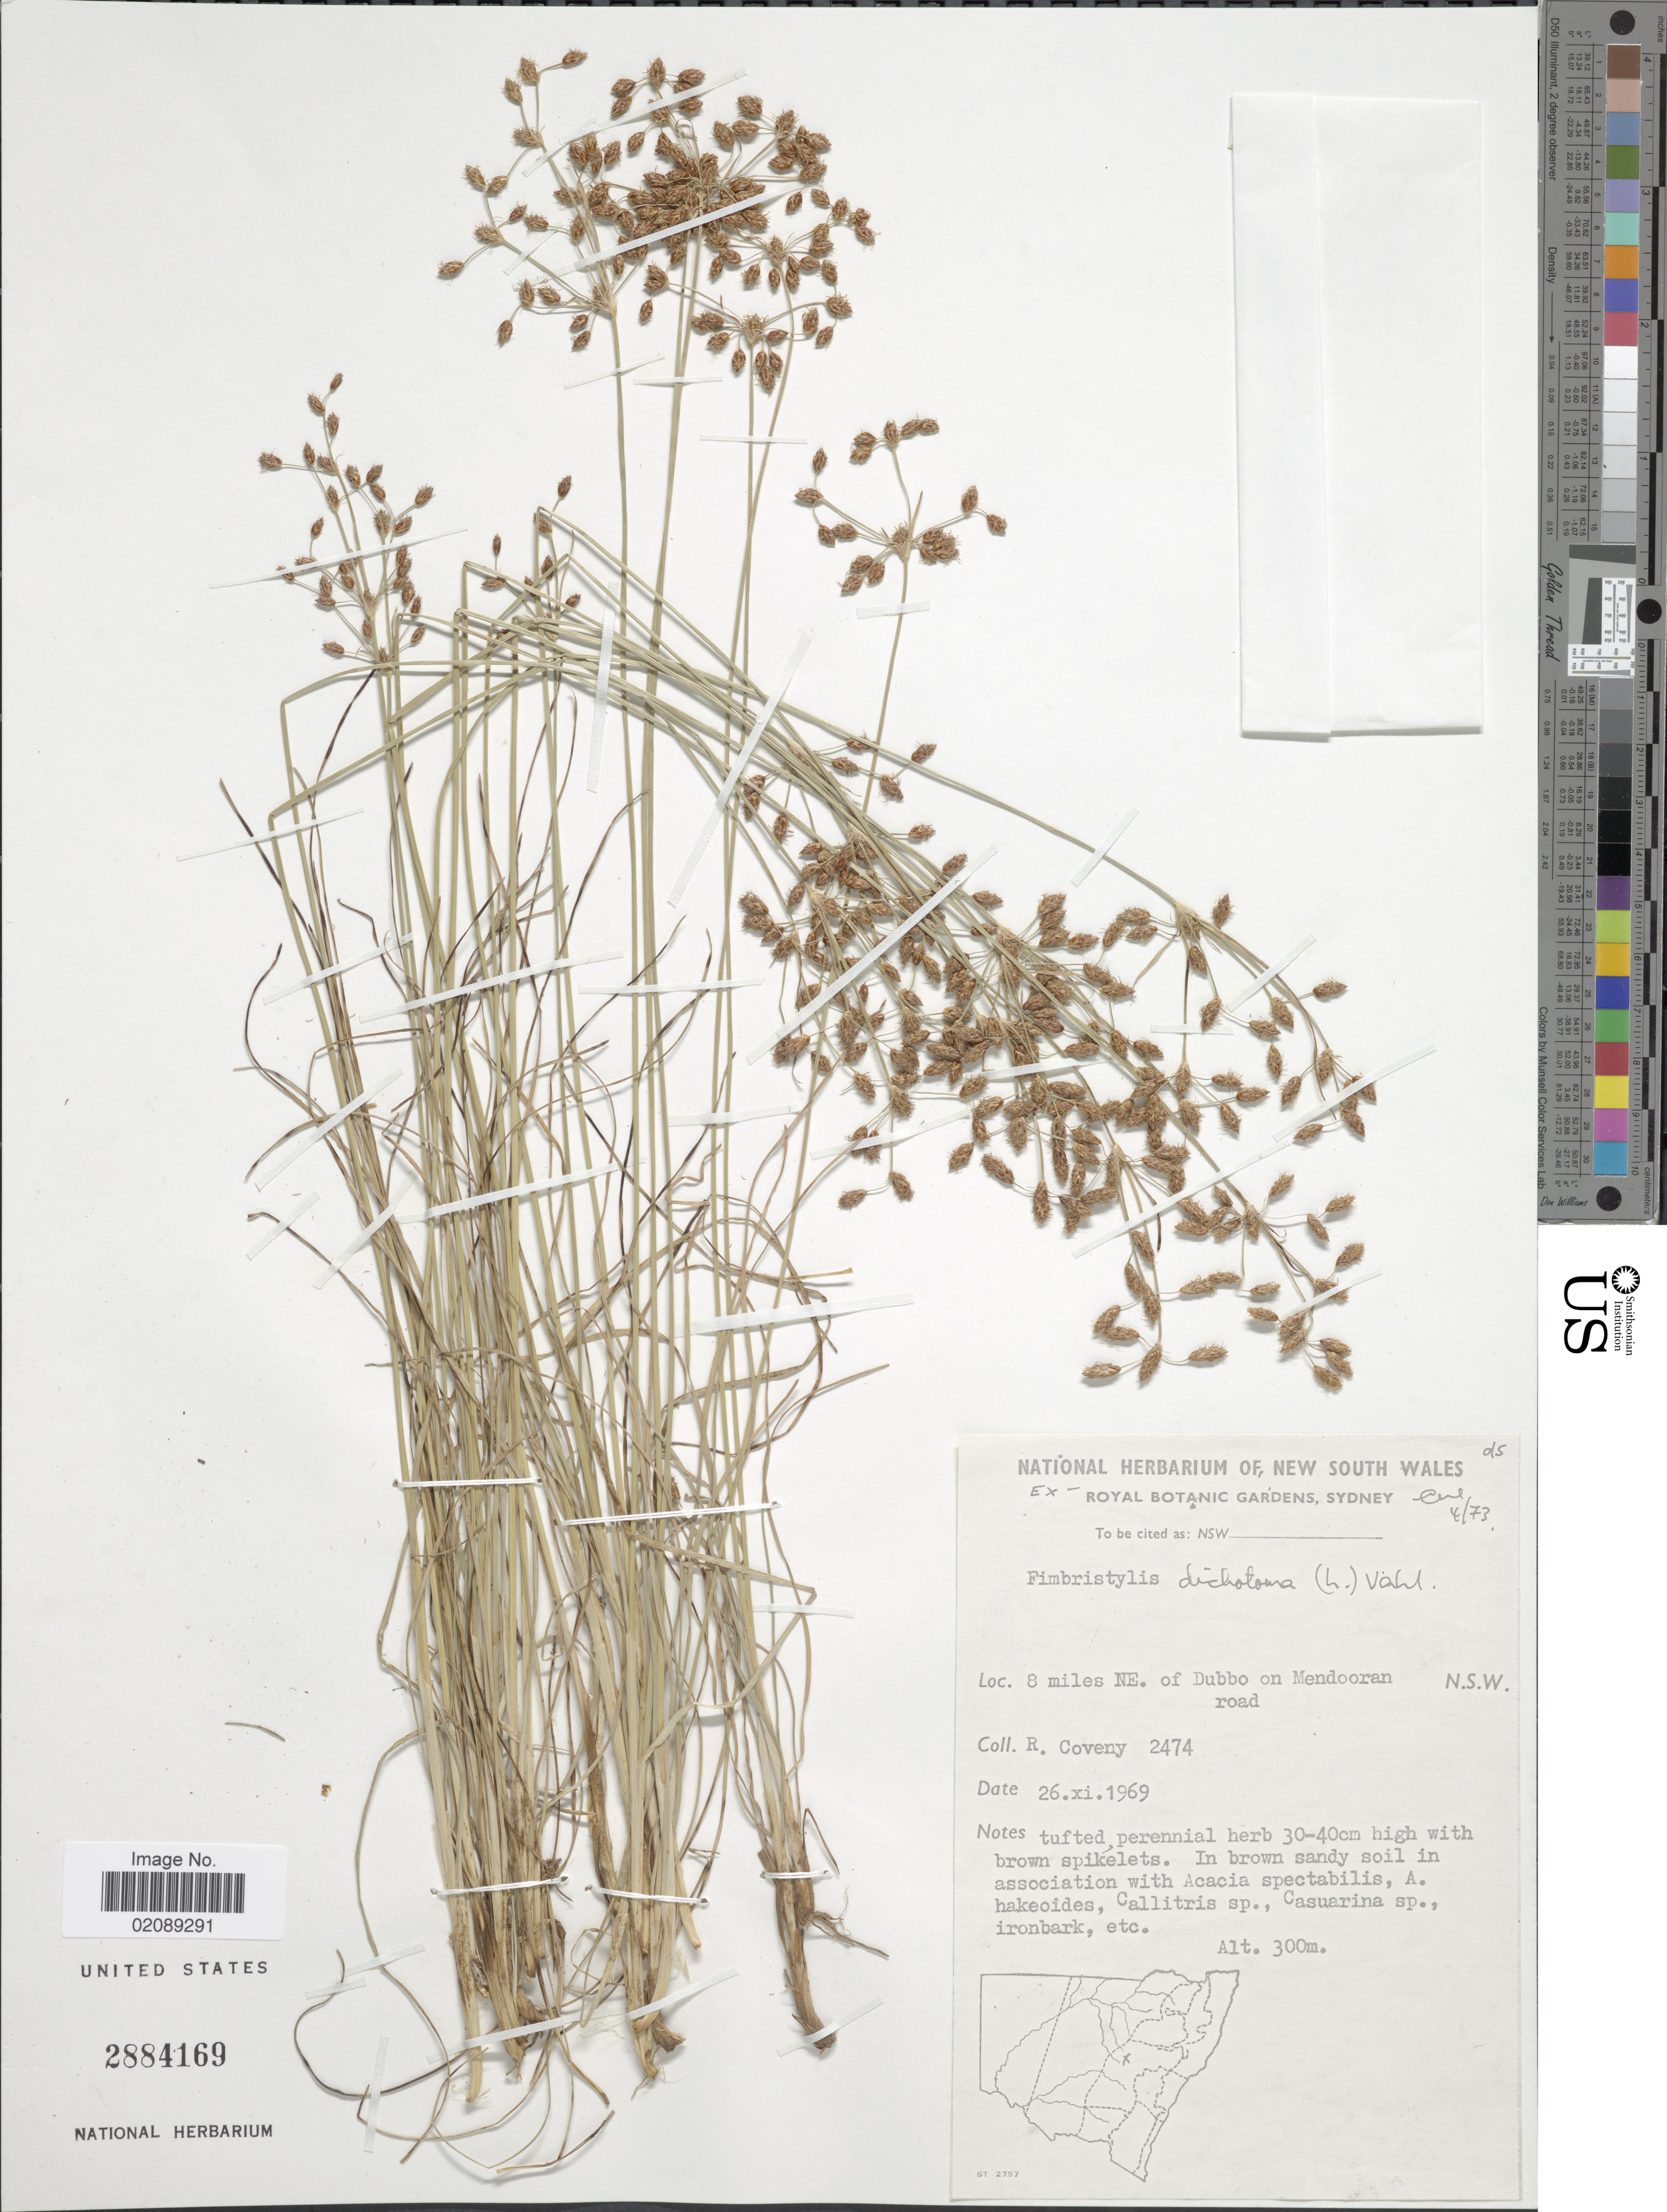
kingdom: Plantae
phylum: Tracheophyta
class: Liliopsida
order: Poales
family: Cyperaceae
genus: Fimbristylis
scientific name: Fimbristylis dichotoma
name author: (L.) Vahl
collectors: R. Coveny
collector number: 2474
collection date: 1969-11-26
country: Australia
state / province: New South Wales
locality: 8 miles NE. of Dubbo on Mendooran road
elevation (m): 300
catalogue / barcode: US 2884169